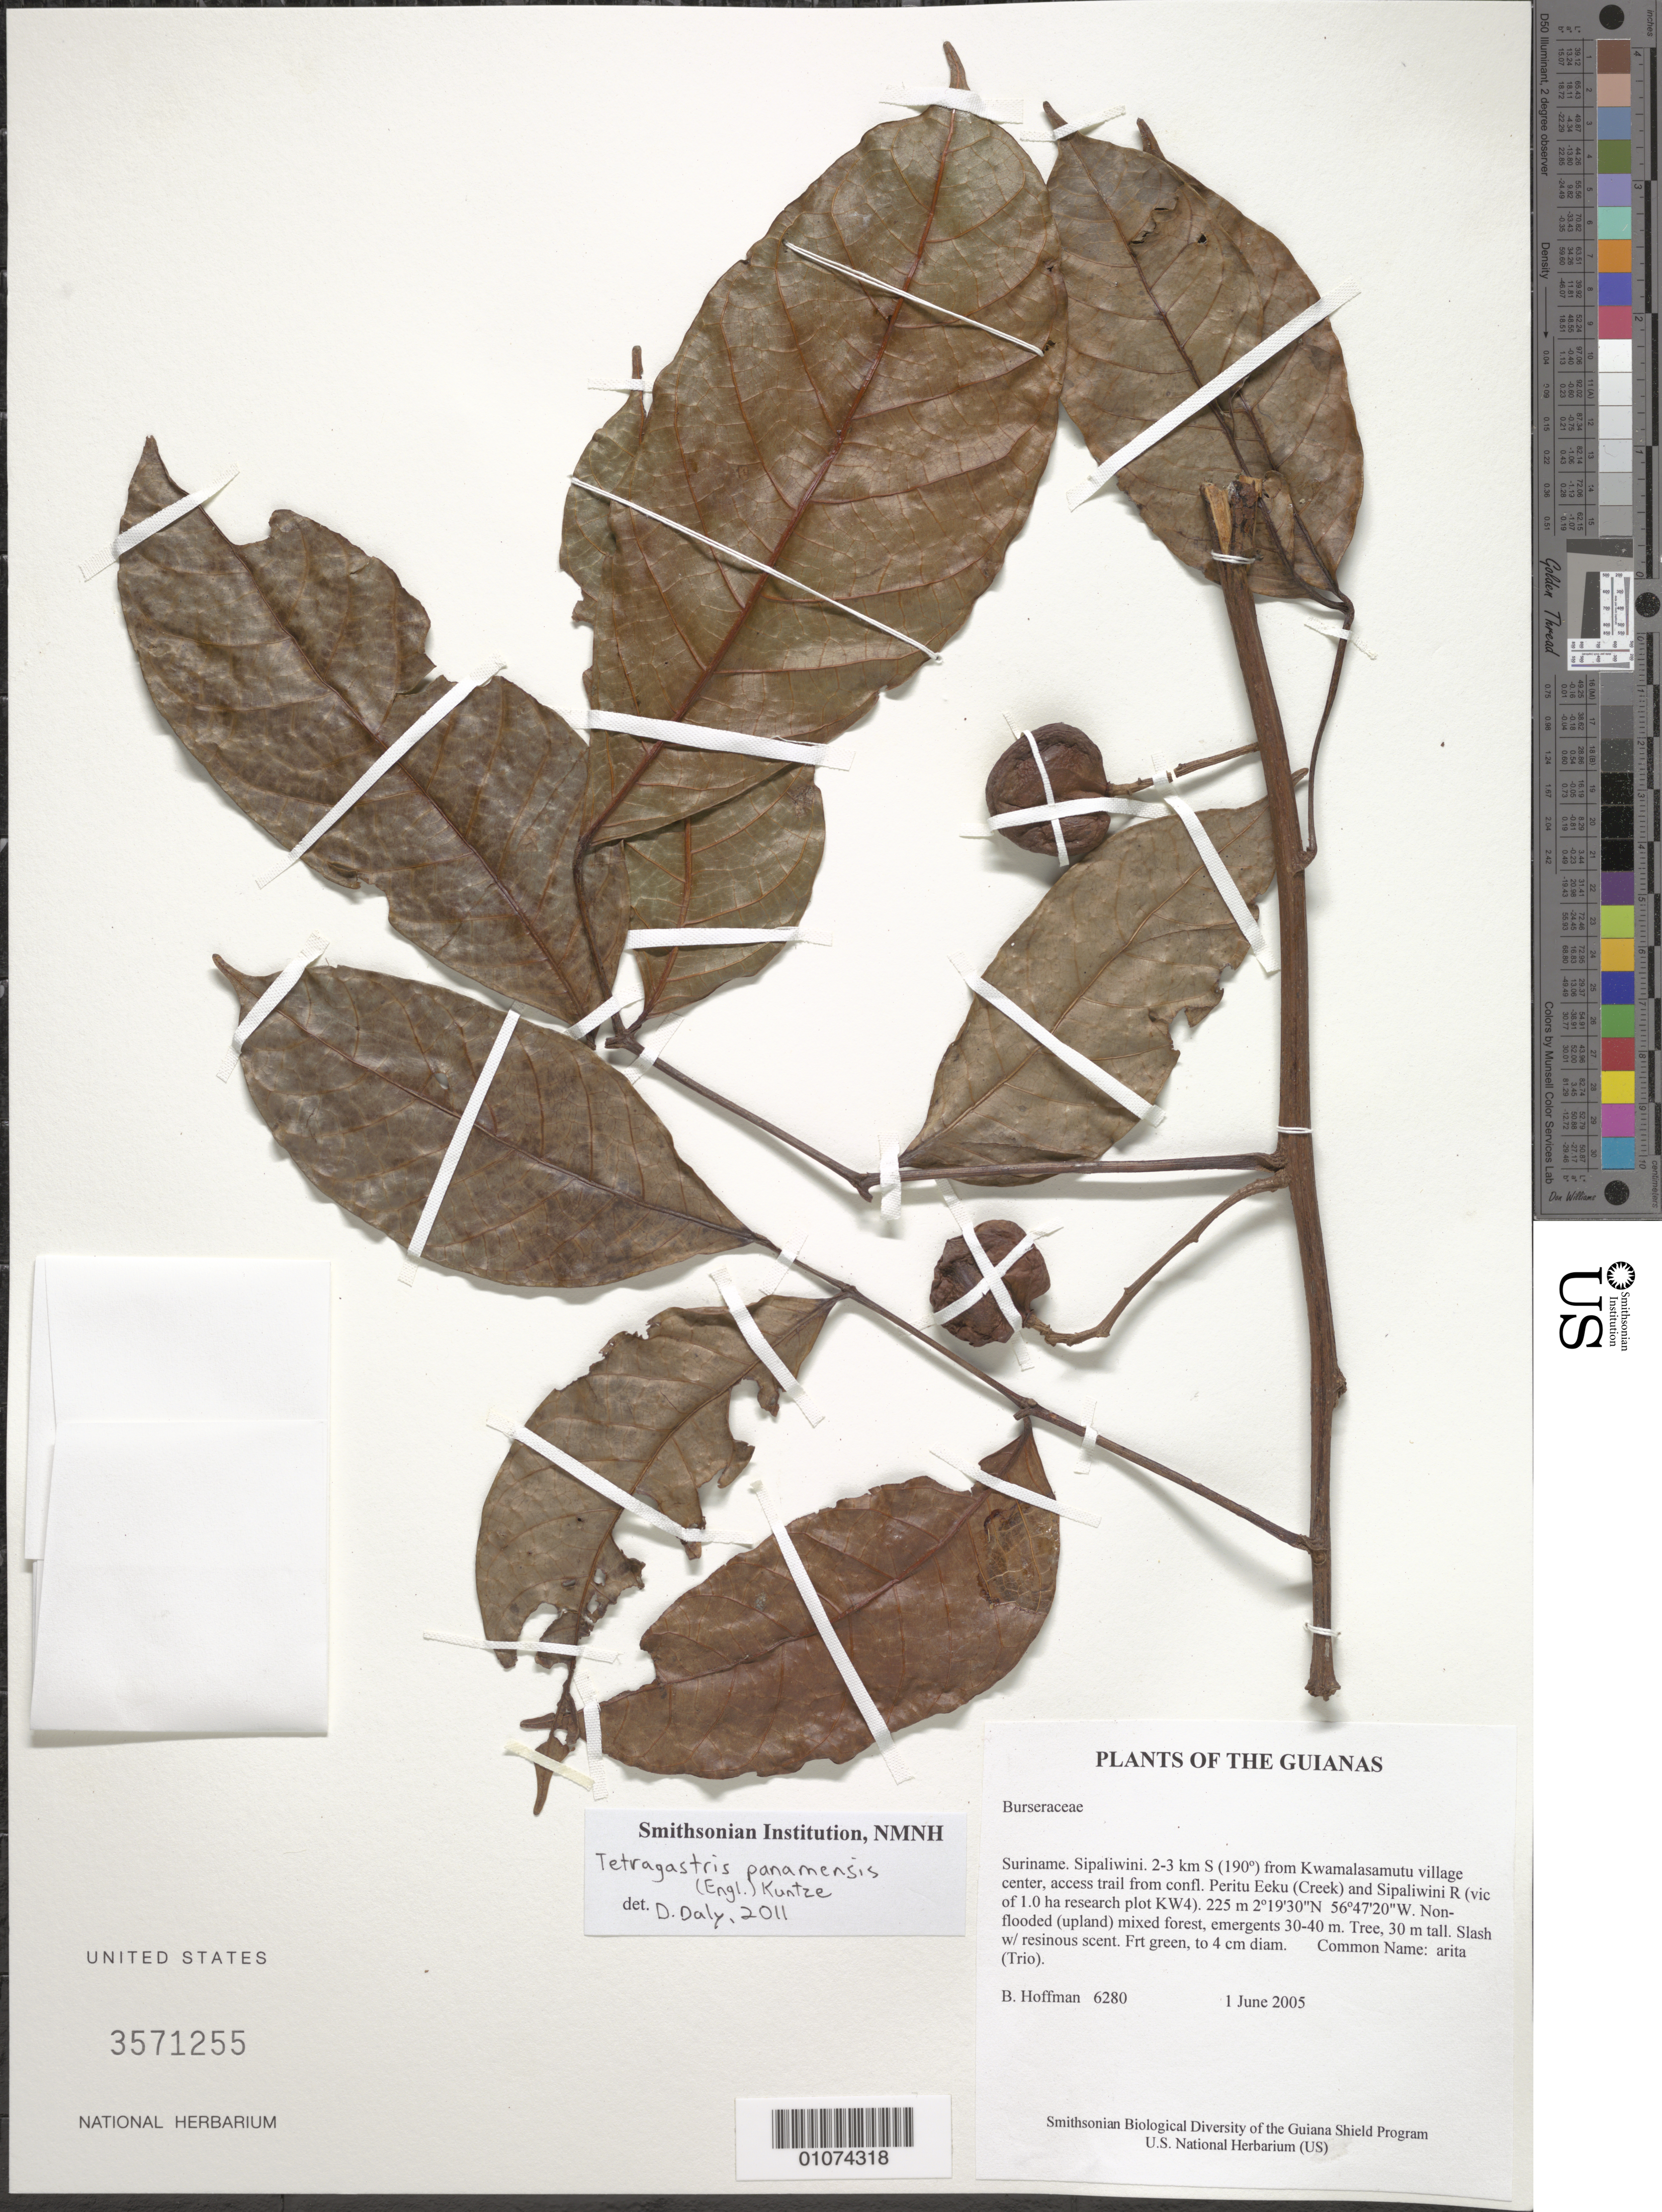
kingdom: Plantae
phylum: Tracheophyta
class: Magnoliopsida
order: Sapindales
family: Burseraceae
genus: Protium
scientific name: Protium stevensonii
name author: (Standl.) Daly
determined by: Daly, Douglas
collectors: B. Hoffman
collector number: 6280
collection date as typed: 1 June 2005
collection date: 2005-06-01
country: Suriname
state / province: Sipaliwini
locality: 2-3 km S (190º) from Kwamalasamutu village center, access trail from confl. Peritu Eeku (Creek) and Sipaliwini R (vic of 1.0 ha research plot KW4)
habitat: Non-flooded (upland) mixed forest, emergents 30-40 m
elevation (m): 225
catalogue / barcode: US 3571255